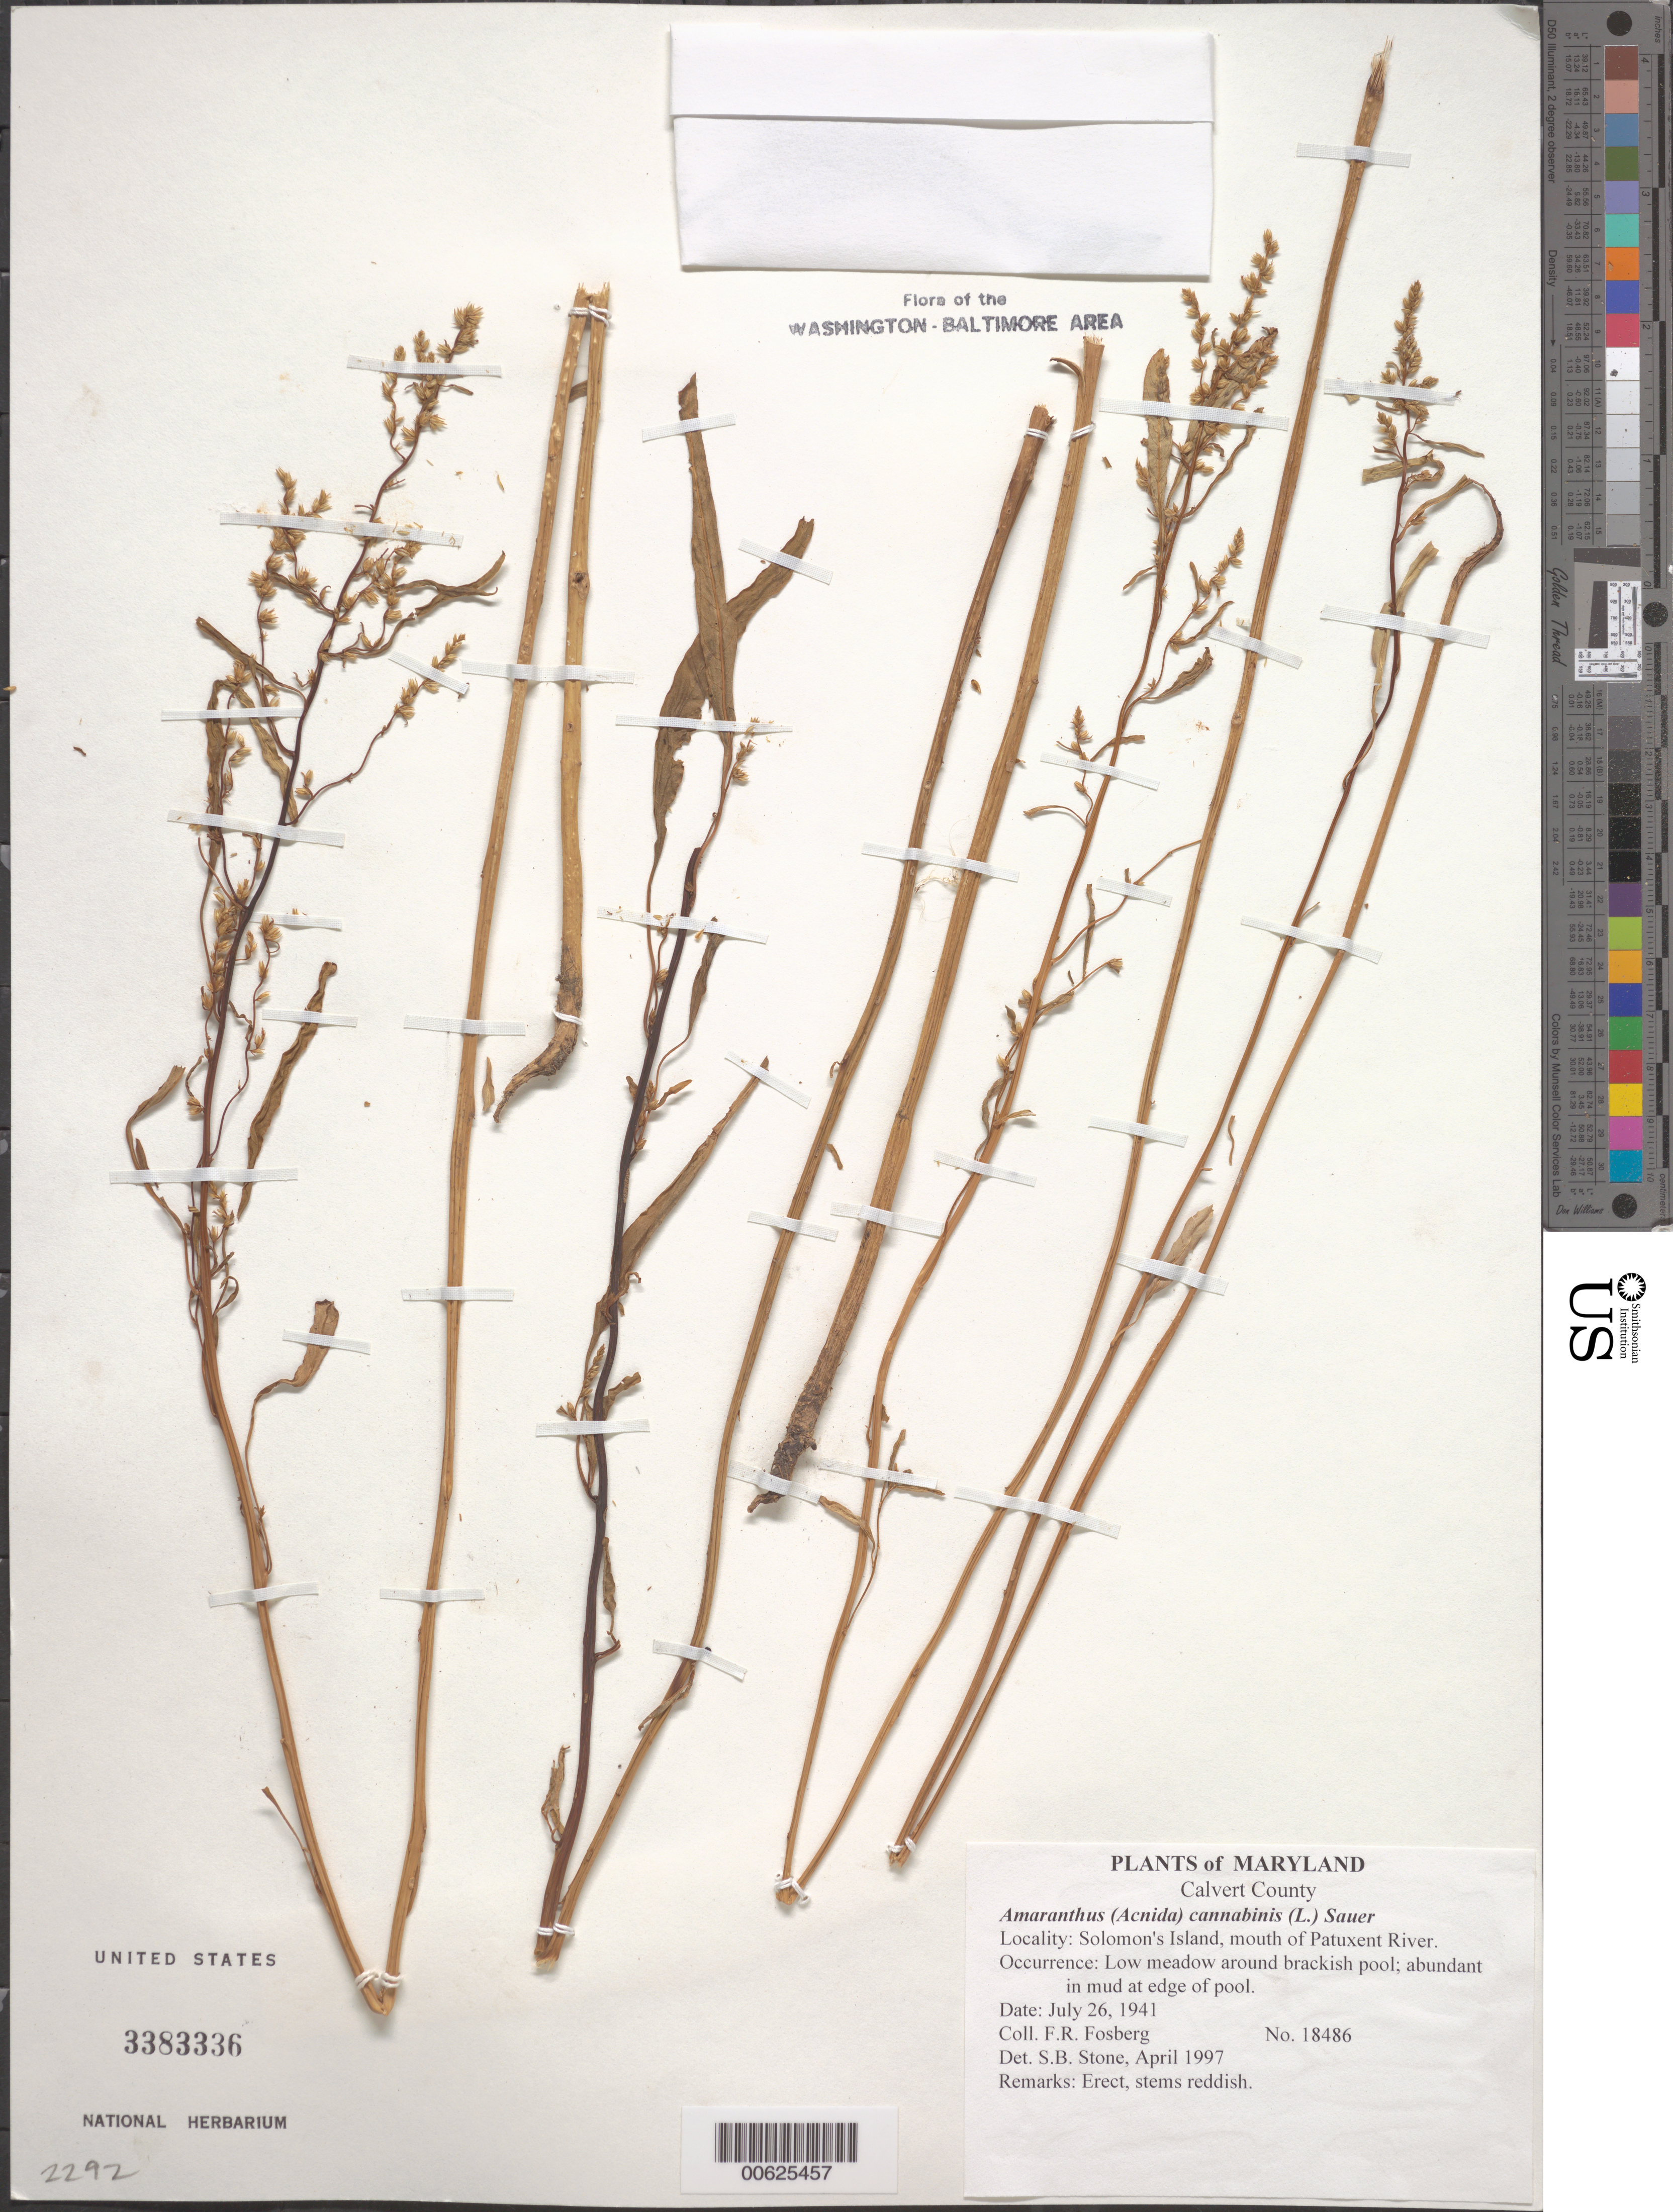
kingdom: Plantae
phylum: Tracheophyta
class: Magnoliopsida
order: Caryophyllales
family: Amaranthaceae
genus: Amaranthus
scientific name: Amaranthus cannabinus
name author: (L.) E.G. F. Sauer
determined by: Stone, S. B.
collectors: F. R. Fosberg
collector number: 18486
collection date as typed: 26 Jul 1941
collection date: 1941-07-26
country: United States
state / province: Maryland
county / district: Calvert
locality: Solomon's Island, mouth of Patuxent River.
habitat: Low meadow around brackish pool; abundant in mud at edge of pool.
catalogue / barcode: US 3383336